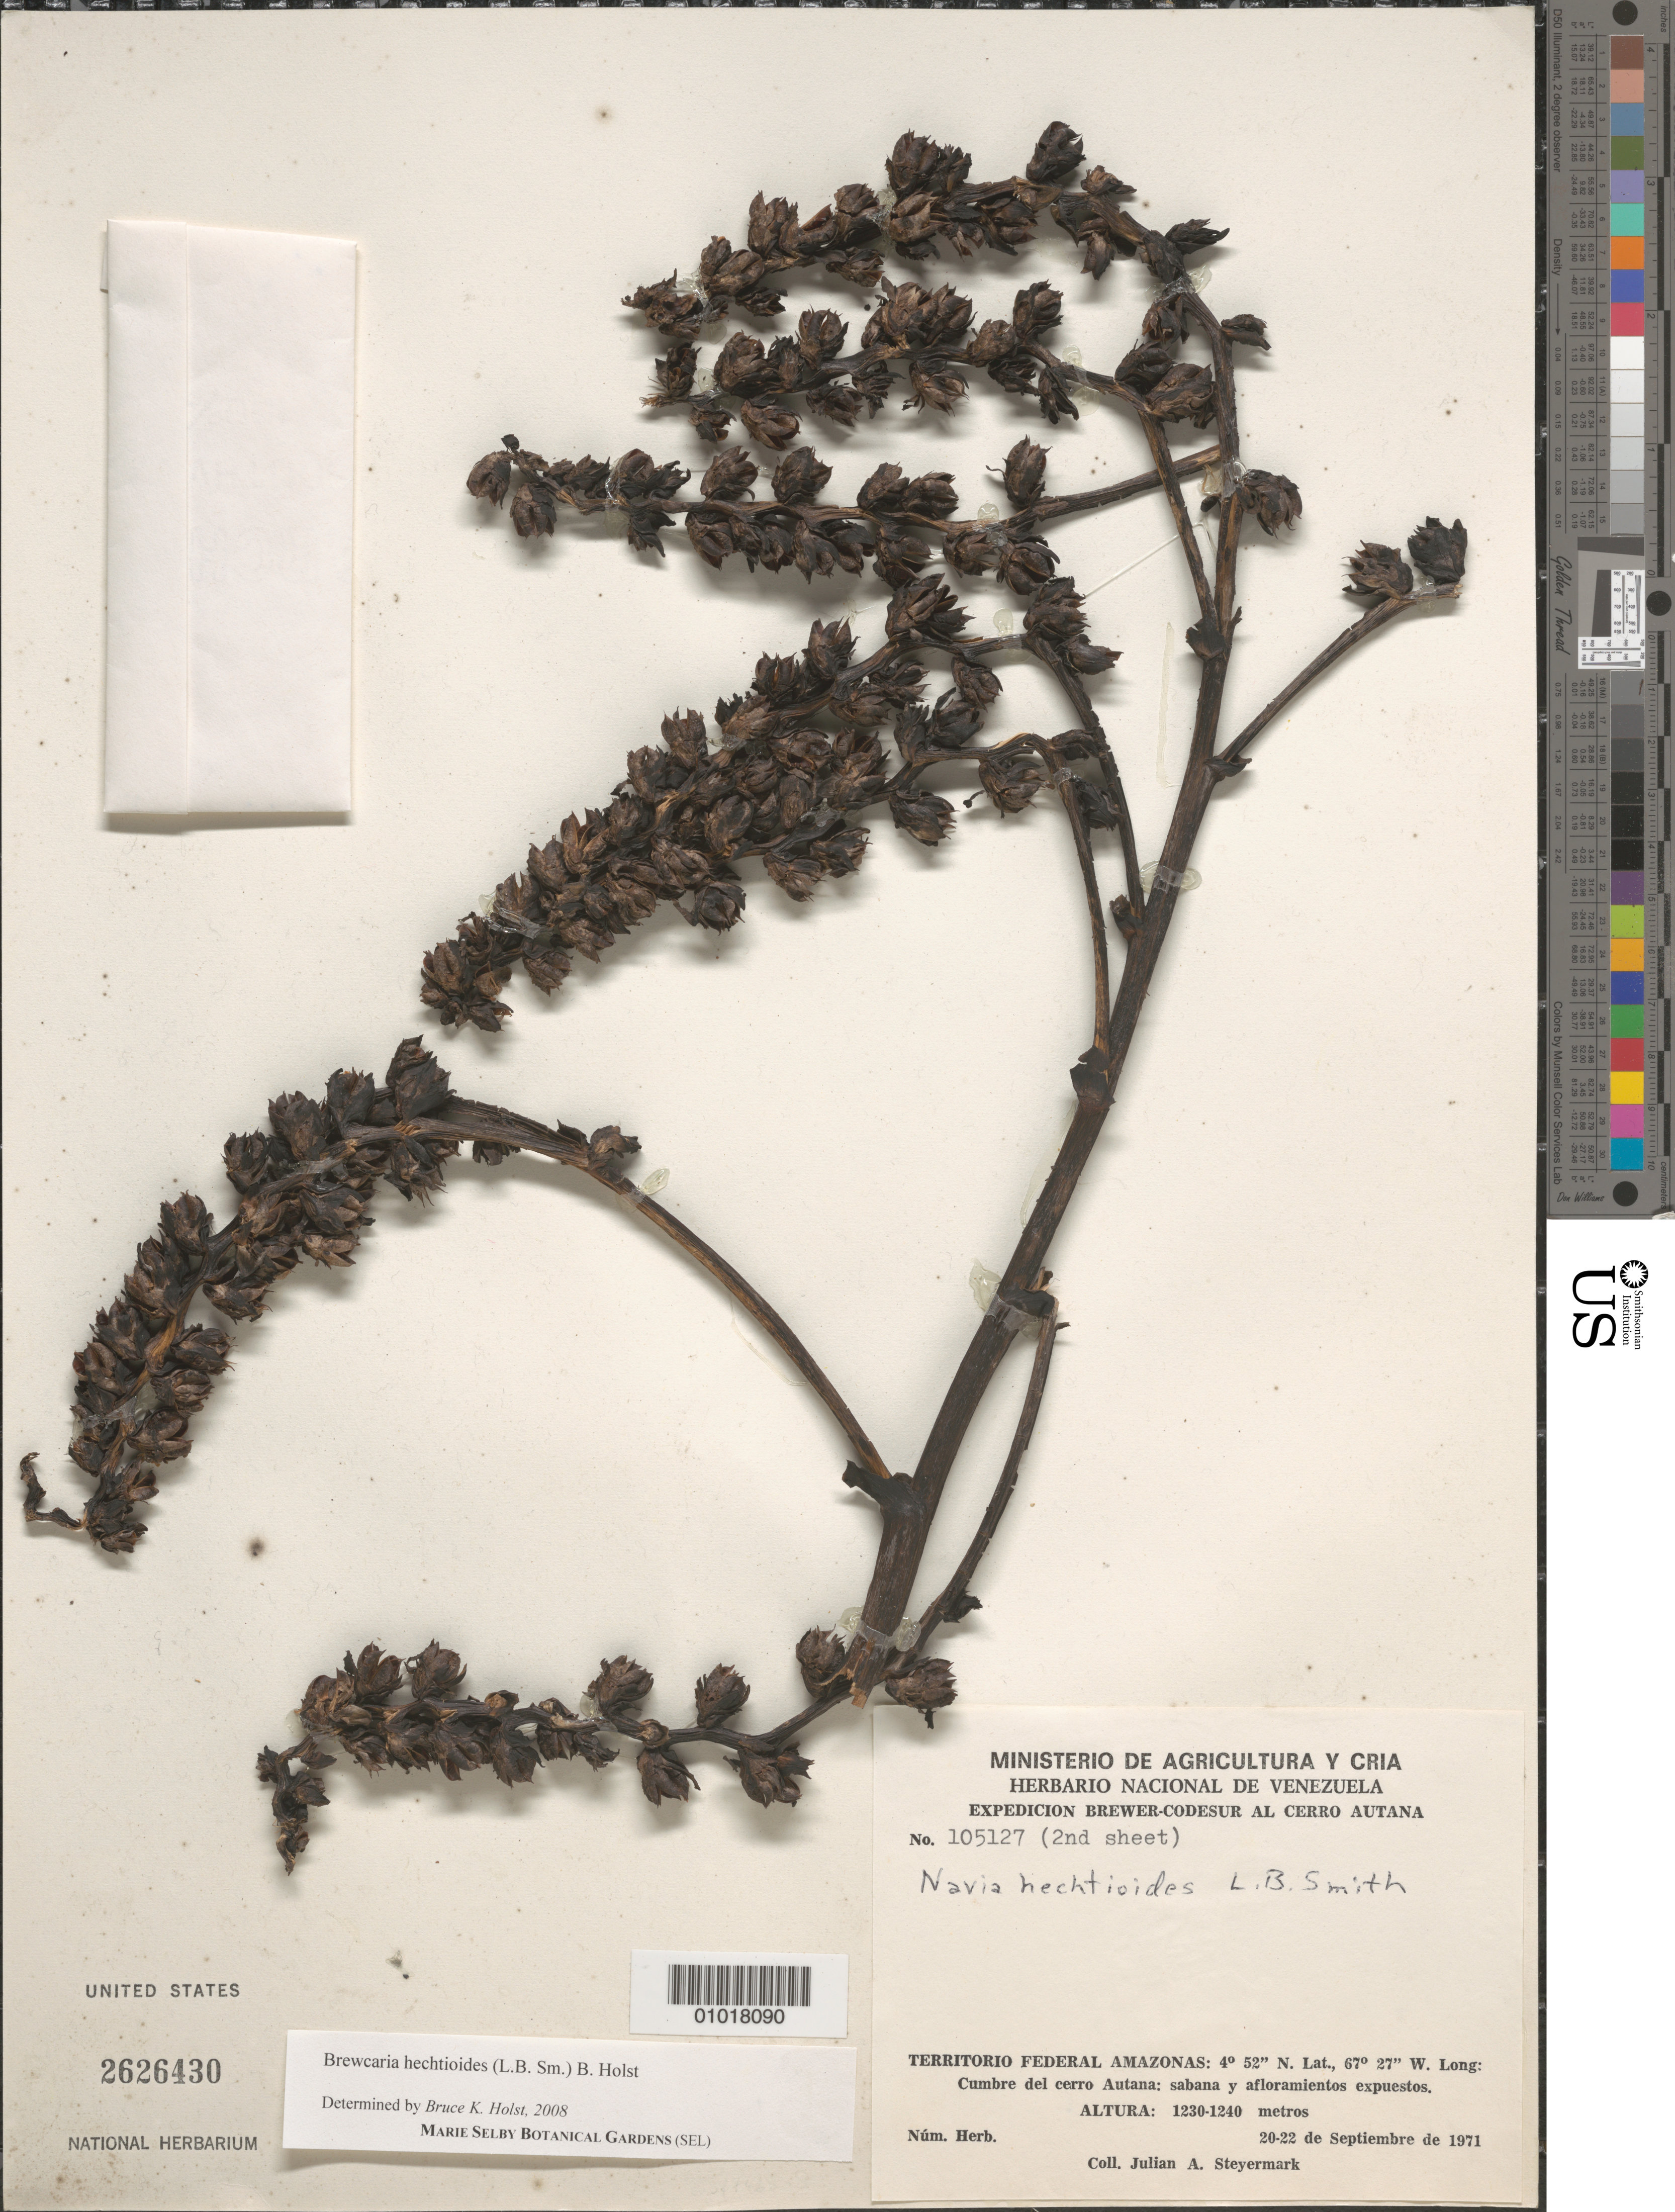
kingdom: Plantae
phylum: Tracheophyta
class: Liliopsida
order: Poales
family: Bromeliaceae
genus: Brewcaria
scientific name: Brewcaria hechtioides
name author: (L.B. Sm.) B. Holst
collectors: J. Steyermark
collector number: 105127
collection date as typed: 20 Sep 1971 to 22 Sep 1971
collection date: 1971-09-20/1971-09-22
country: Venezuela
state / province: Amazonas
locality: Cumbre del Cerro Autana.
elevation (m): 1230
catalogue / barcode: US 2626430